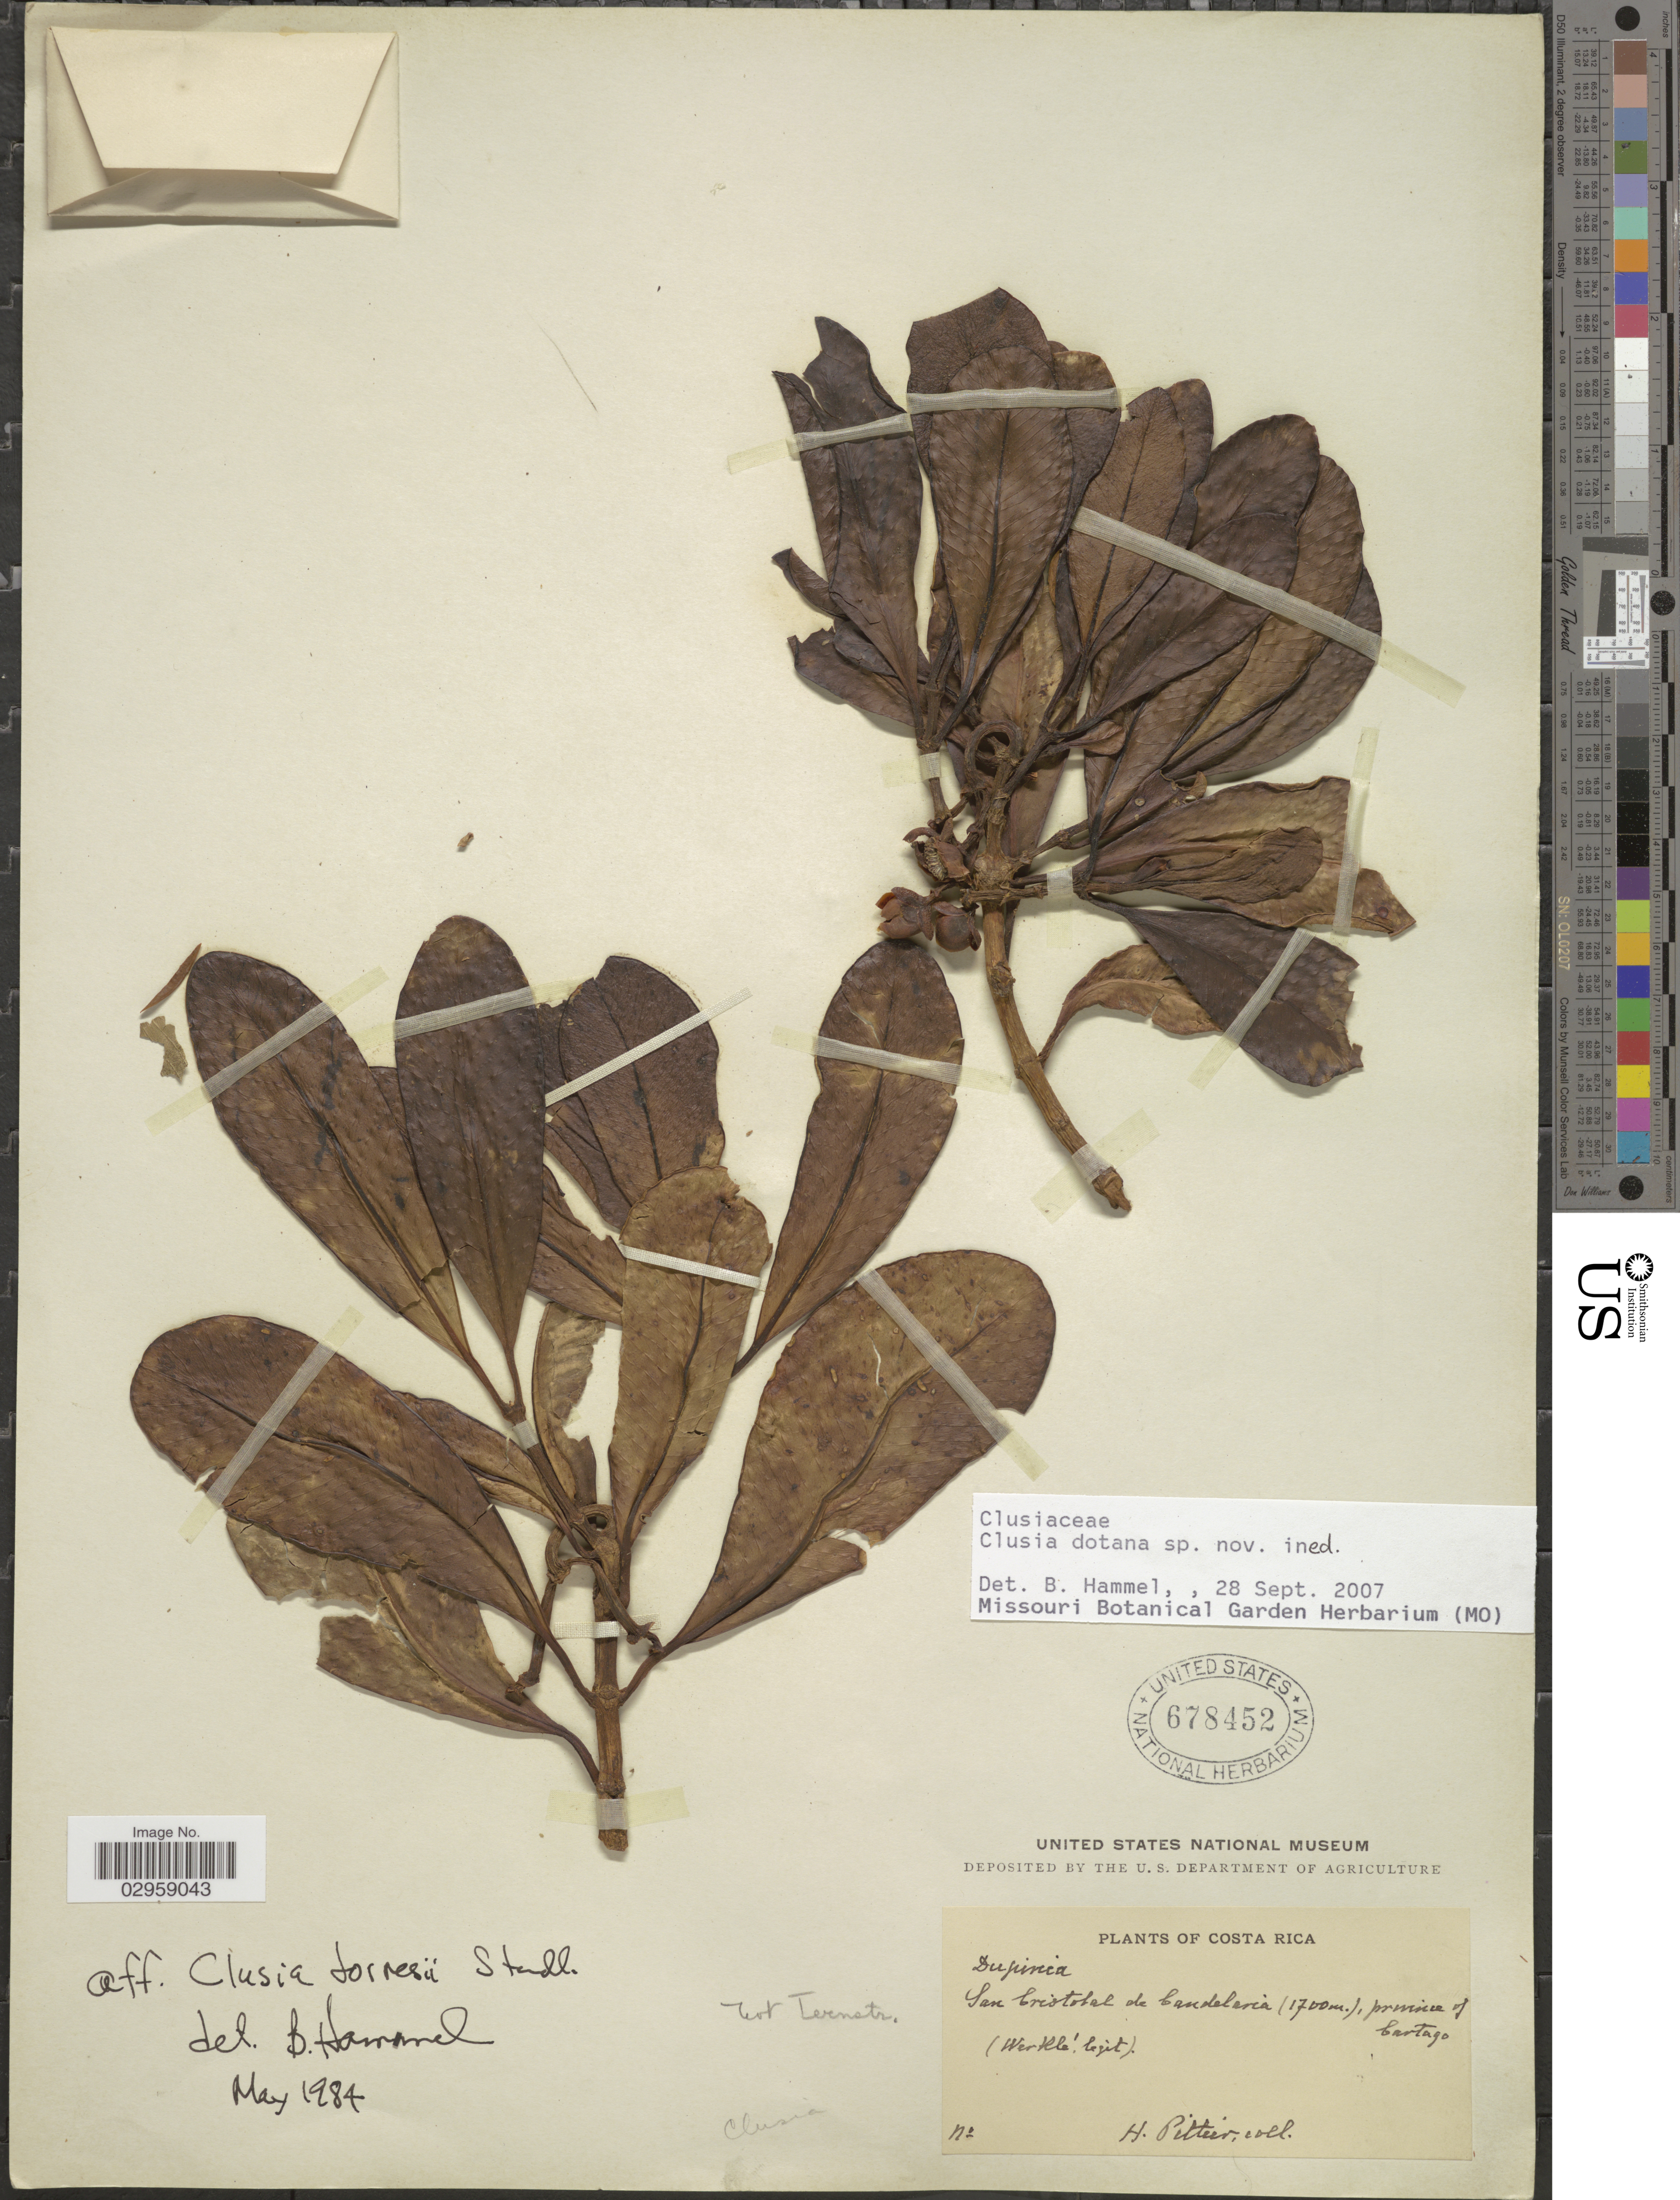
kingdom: Plantae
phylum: Tracheophyta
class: Magnoliopsida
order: Malpighiales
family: Clusiaceae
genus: Clusia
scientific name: Clusia dotana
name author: Hammel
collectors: H. F. Pittier & Werklé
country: Costa Rica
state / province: Cartago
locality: San Cristobal de Candelaria.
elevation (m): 1700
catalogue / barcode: US 678452